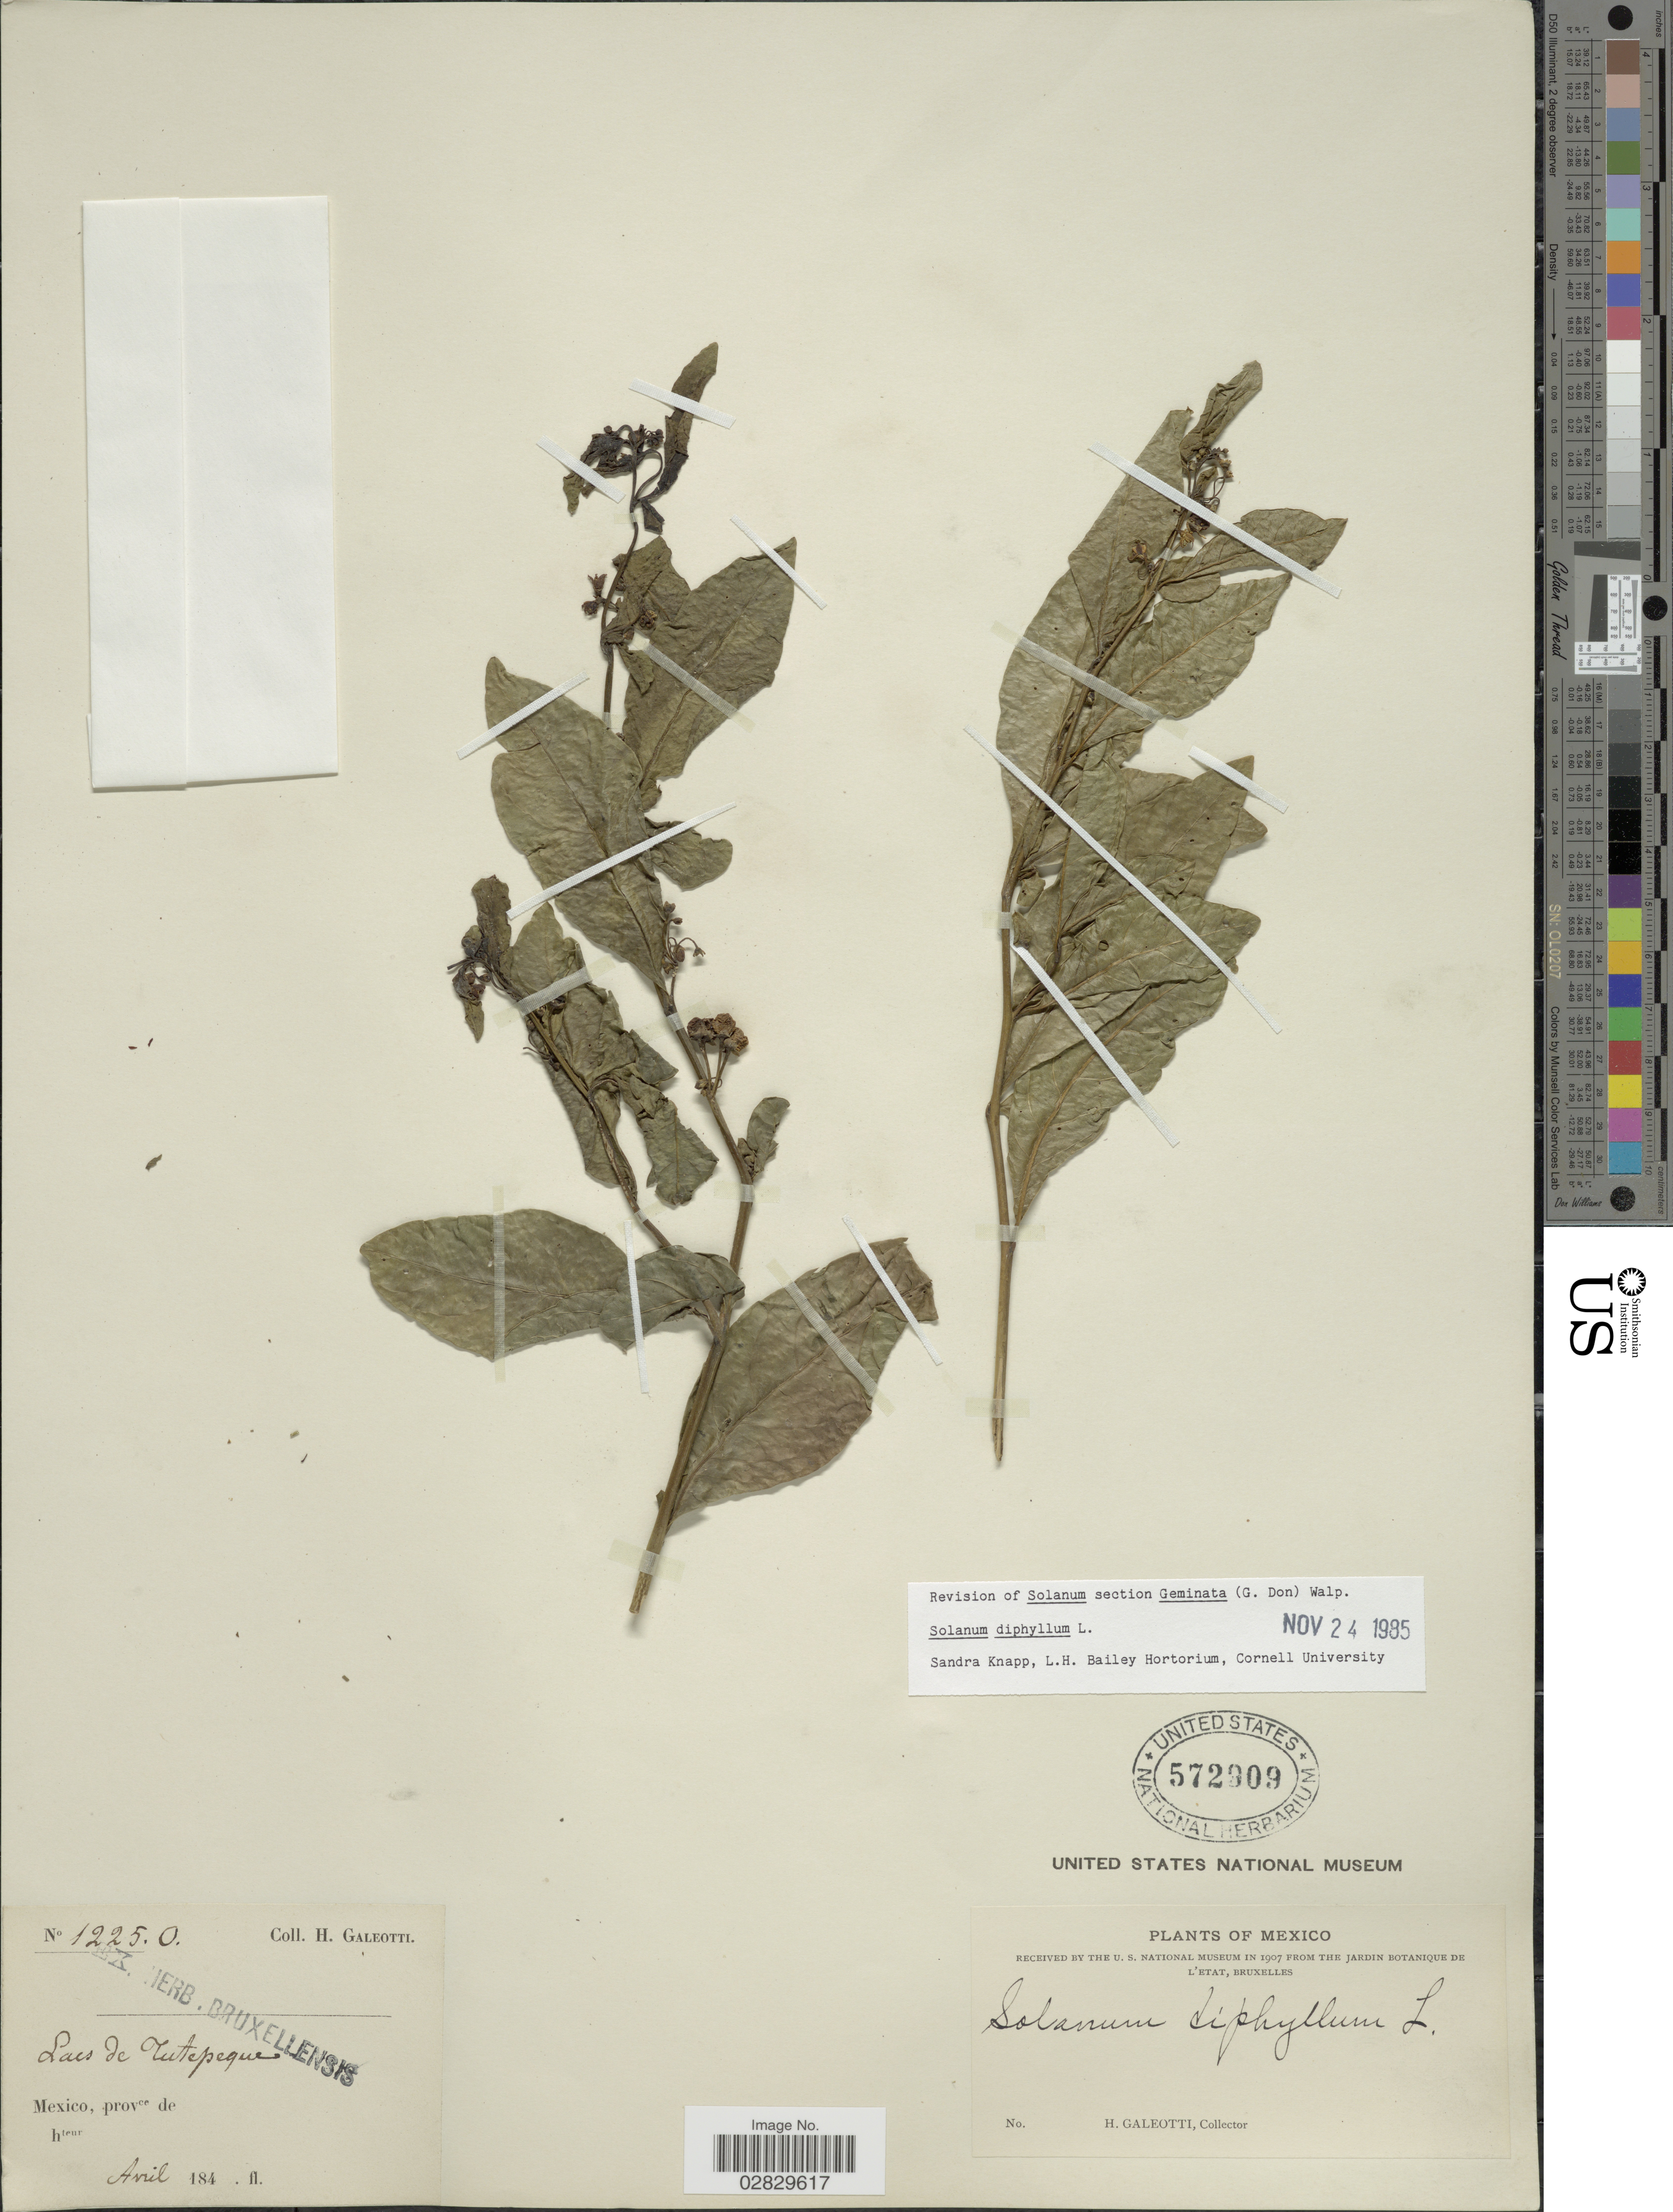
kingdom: Plantae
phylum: Tracheophyta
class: Magnoliopsida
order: Solanales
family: Solanaceae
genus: Solanum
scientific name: Solanum diphyllum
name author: L.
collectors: H. G. Galeotti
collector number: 1225O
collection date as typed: Avril 184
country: Mexico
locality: Lacs de Tutepeque.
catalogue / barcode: US 572909